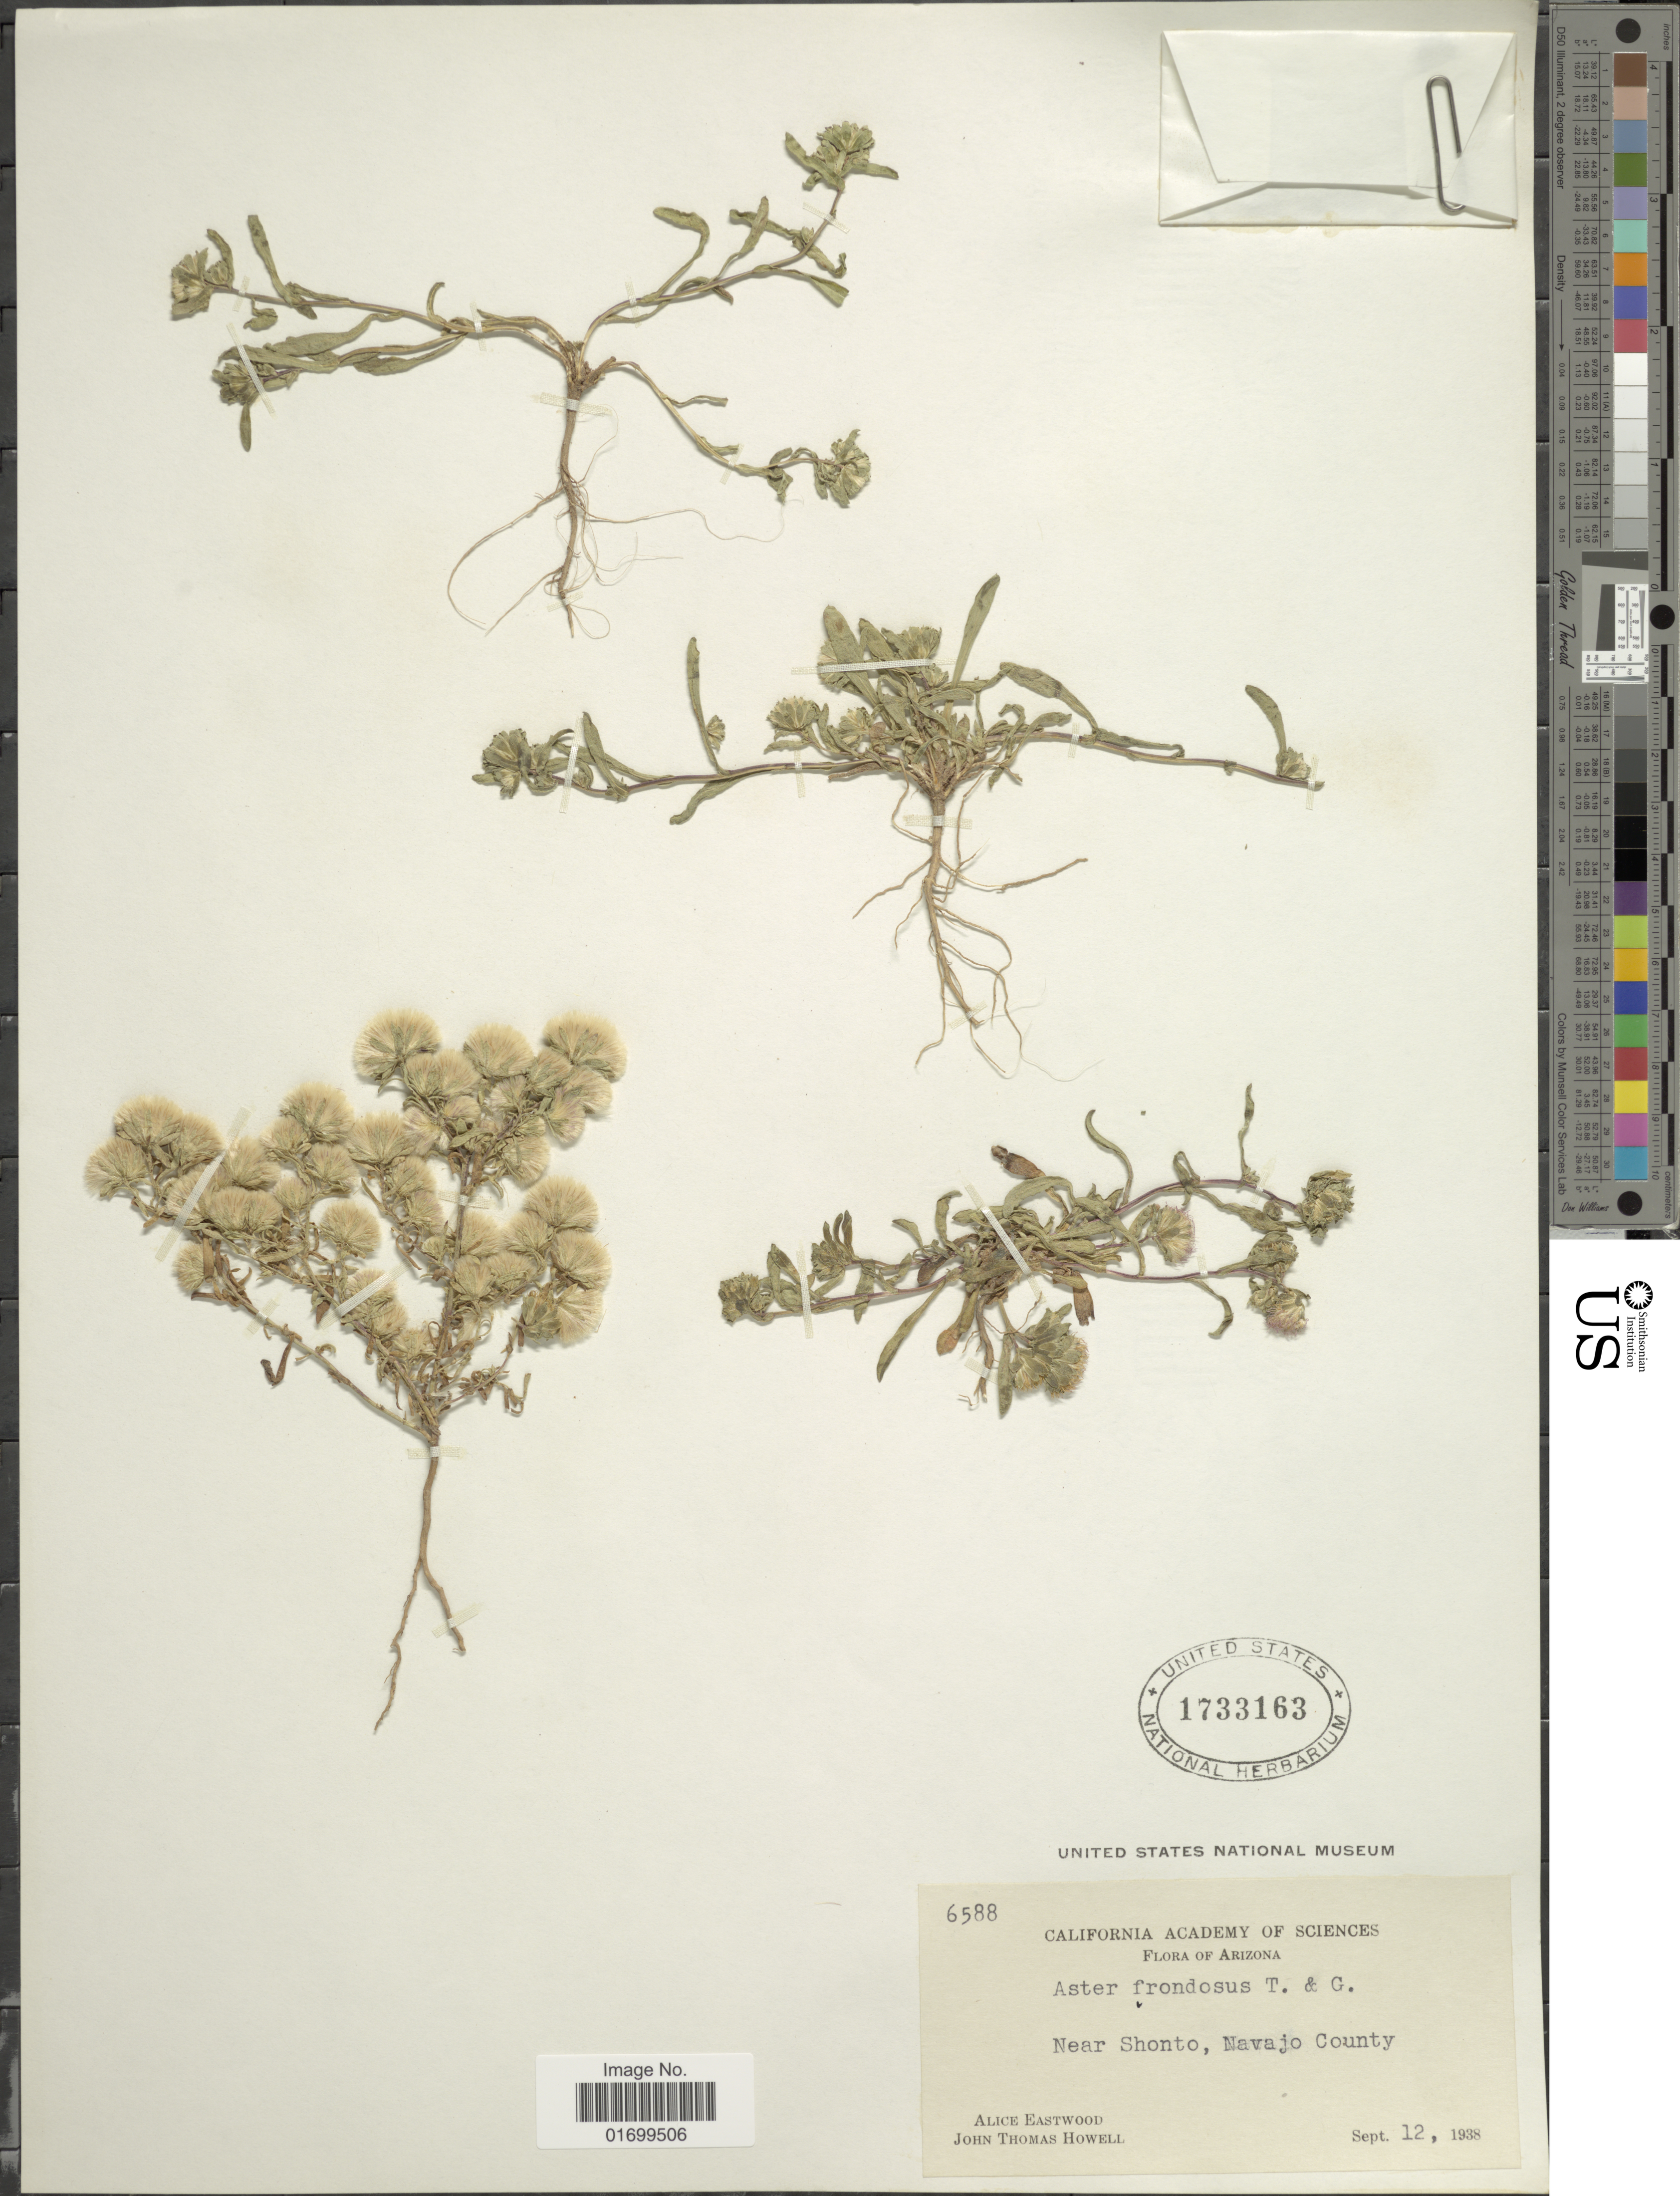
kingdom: Plantae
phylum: Tracheophyta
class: Magnoliopsida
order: Asterales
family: Asteraceae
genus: Symphyotrichum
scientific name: Symphyotrichum frondosum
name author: (Nutt.) G.L. Nesom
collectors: A. Eastwood & J. T. Howell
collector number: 6588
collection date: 1938-09-12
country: United States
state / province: Arizona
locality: Near Shonto, Navajo County.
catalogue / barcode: US 1733163